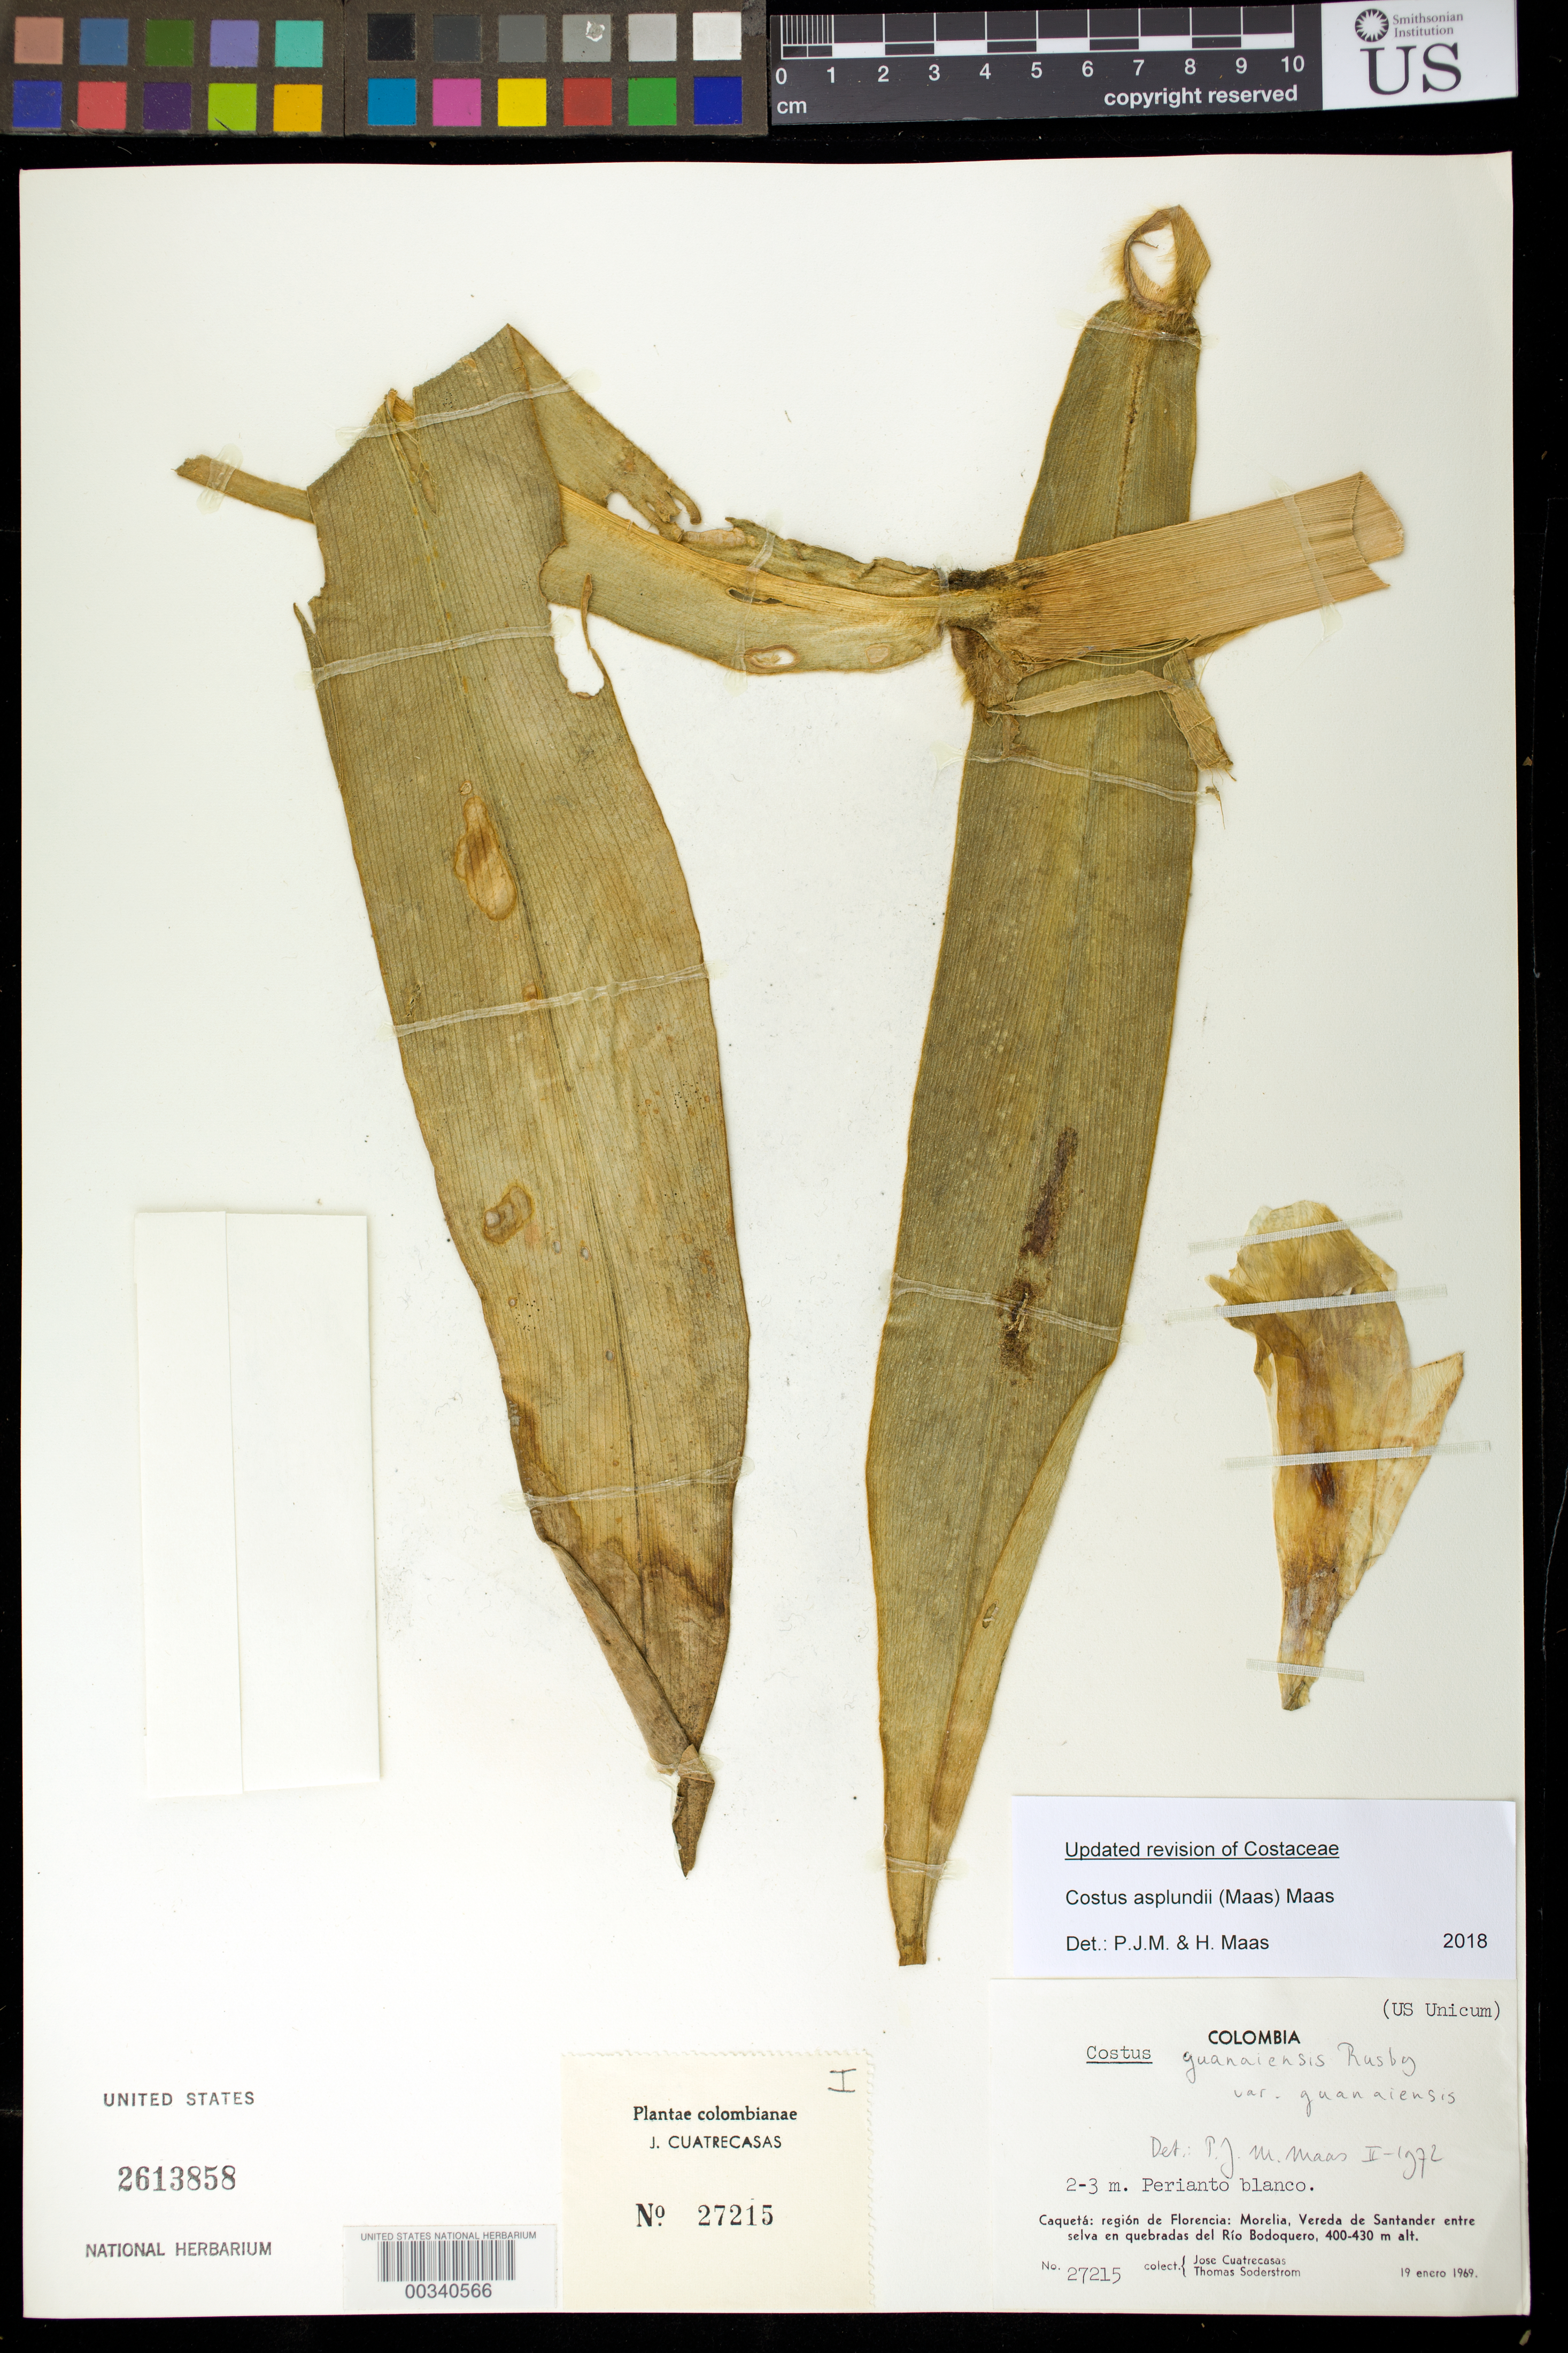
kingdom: Plantae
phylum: Tracheophyta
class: Liliopsida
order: Zingiberales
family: Costaceae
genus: Costus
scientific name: Costus asplundii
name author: (Maas) Maas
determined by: Maas, Paul J.; Maas, H.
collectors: J. Cuatrecasas & T. R. Soderstrom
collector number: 27215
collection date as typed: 19 Jan 1969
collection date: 1969-01-19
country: Colombia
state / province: Caquetá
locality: Region de Florencia: Morelia, Vereda de Santander entre selva en Quebradas del Rio bodoquero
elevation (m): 400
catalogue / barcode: US 2613858